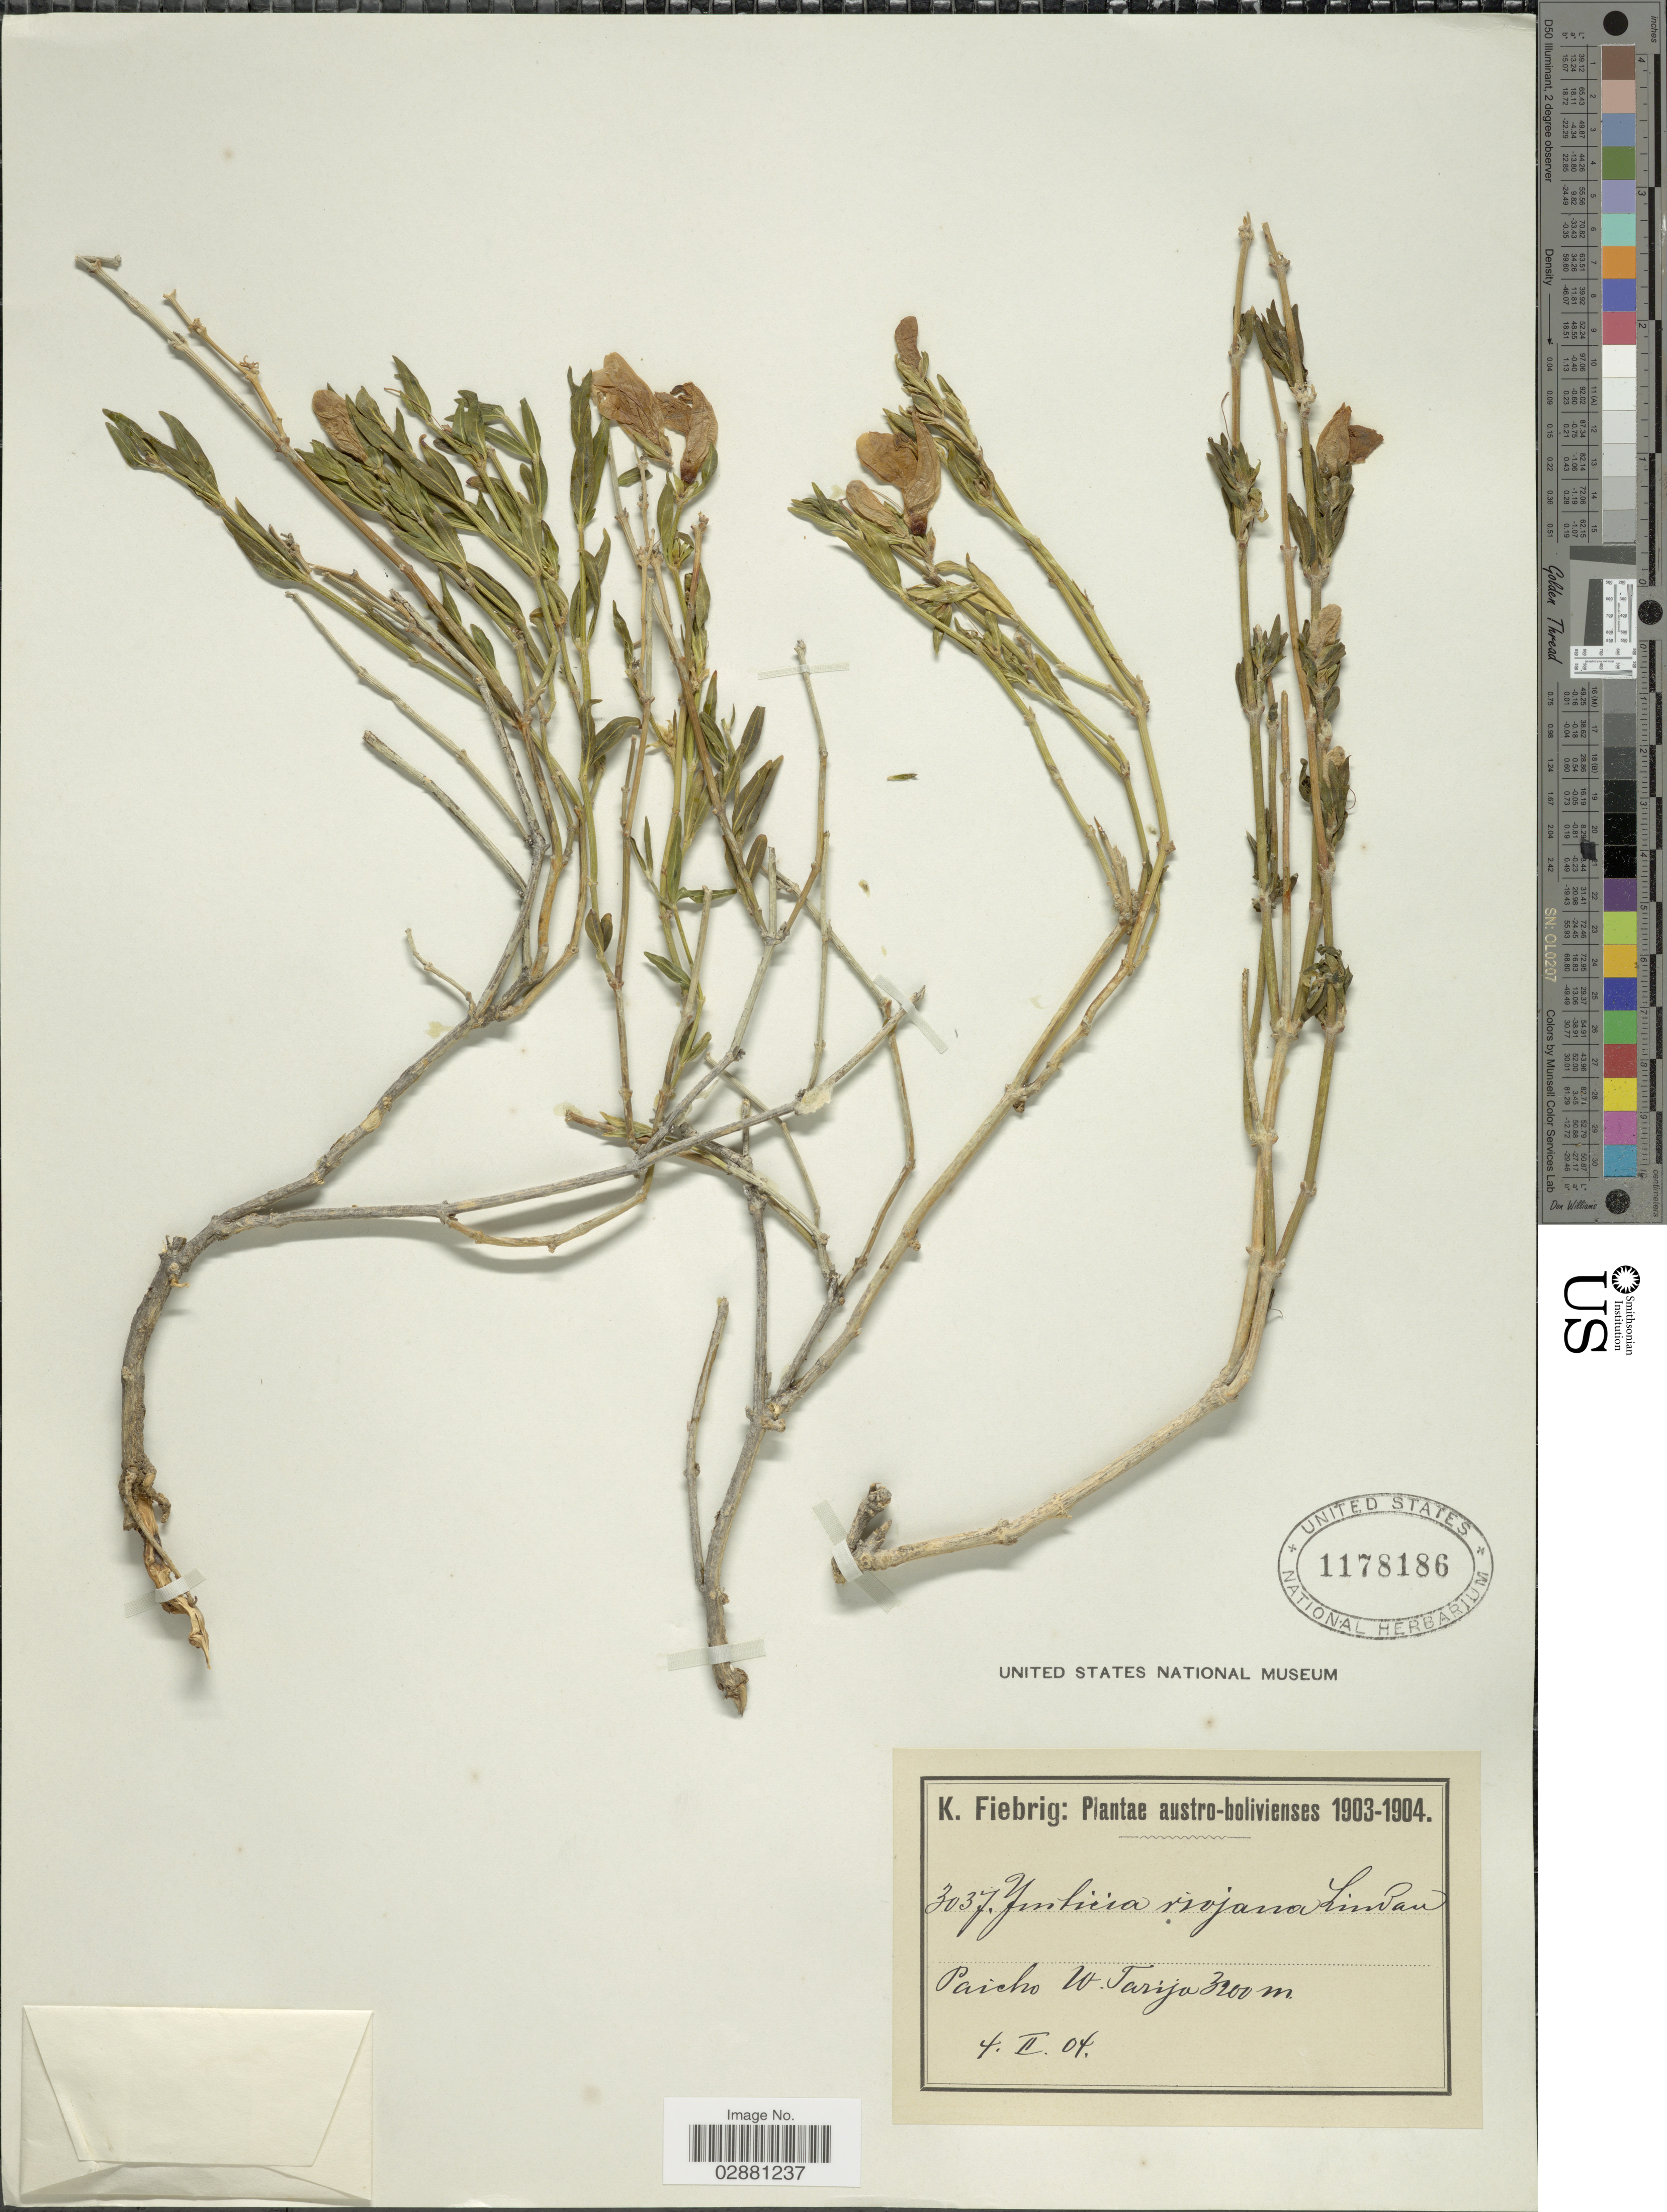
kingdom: Plantae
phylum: Tracheophyta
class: Magnoliopsida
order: Lamiales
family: Acanthaceae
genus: Justicia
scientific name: Justicia tweediana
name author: (Nees) Griseb.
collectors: K. Fiebrig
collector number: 3037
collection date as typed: Transcribed d/m/y: 4/2/4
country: Bolivia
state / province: Tarija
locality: Paicho W. Tarija.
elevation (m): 3200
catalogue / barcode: US 1178186